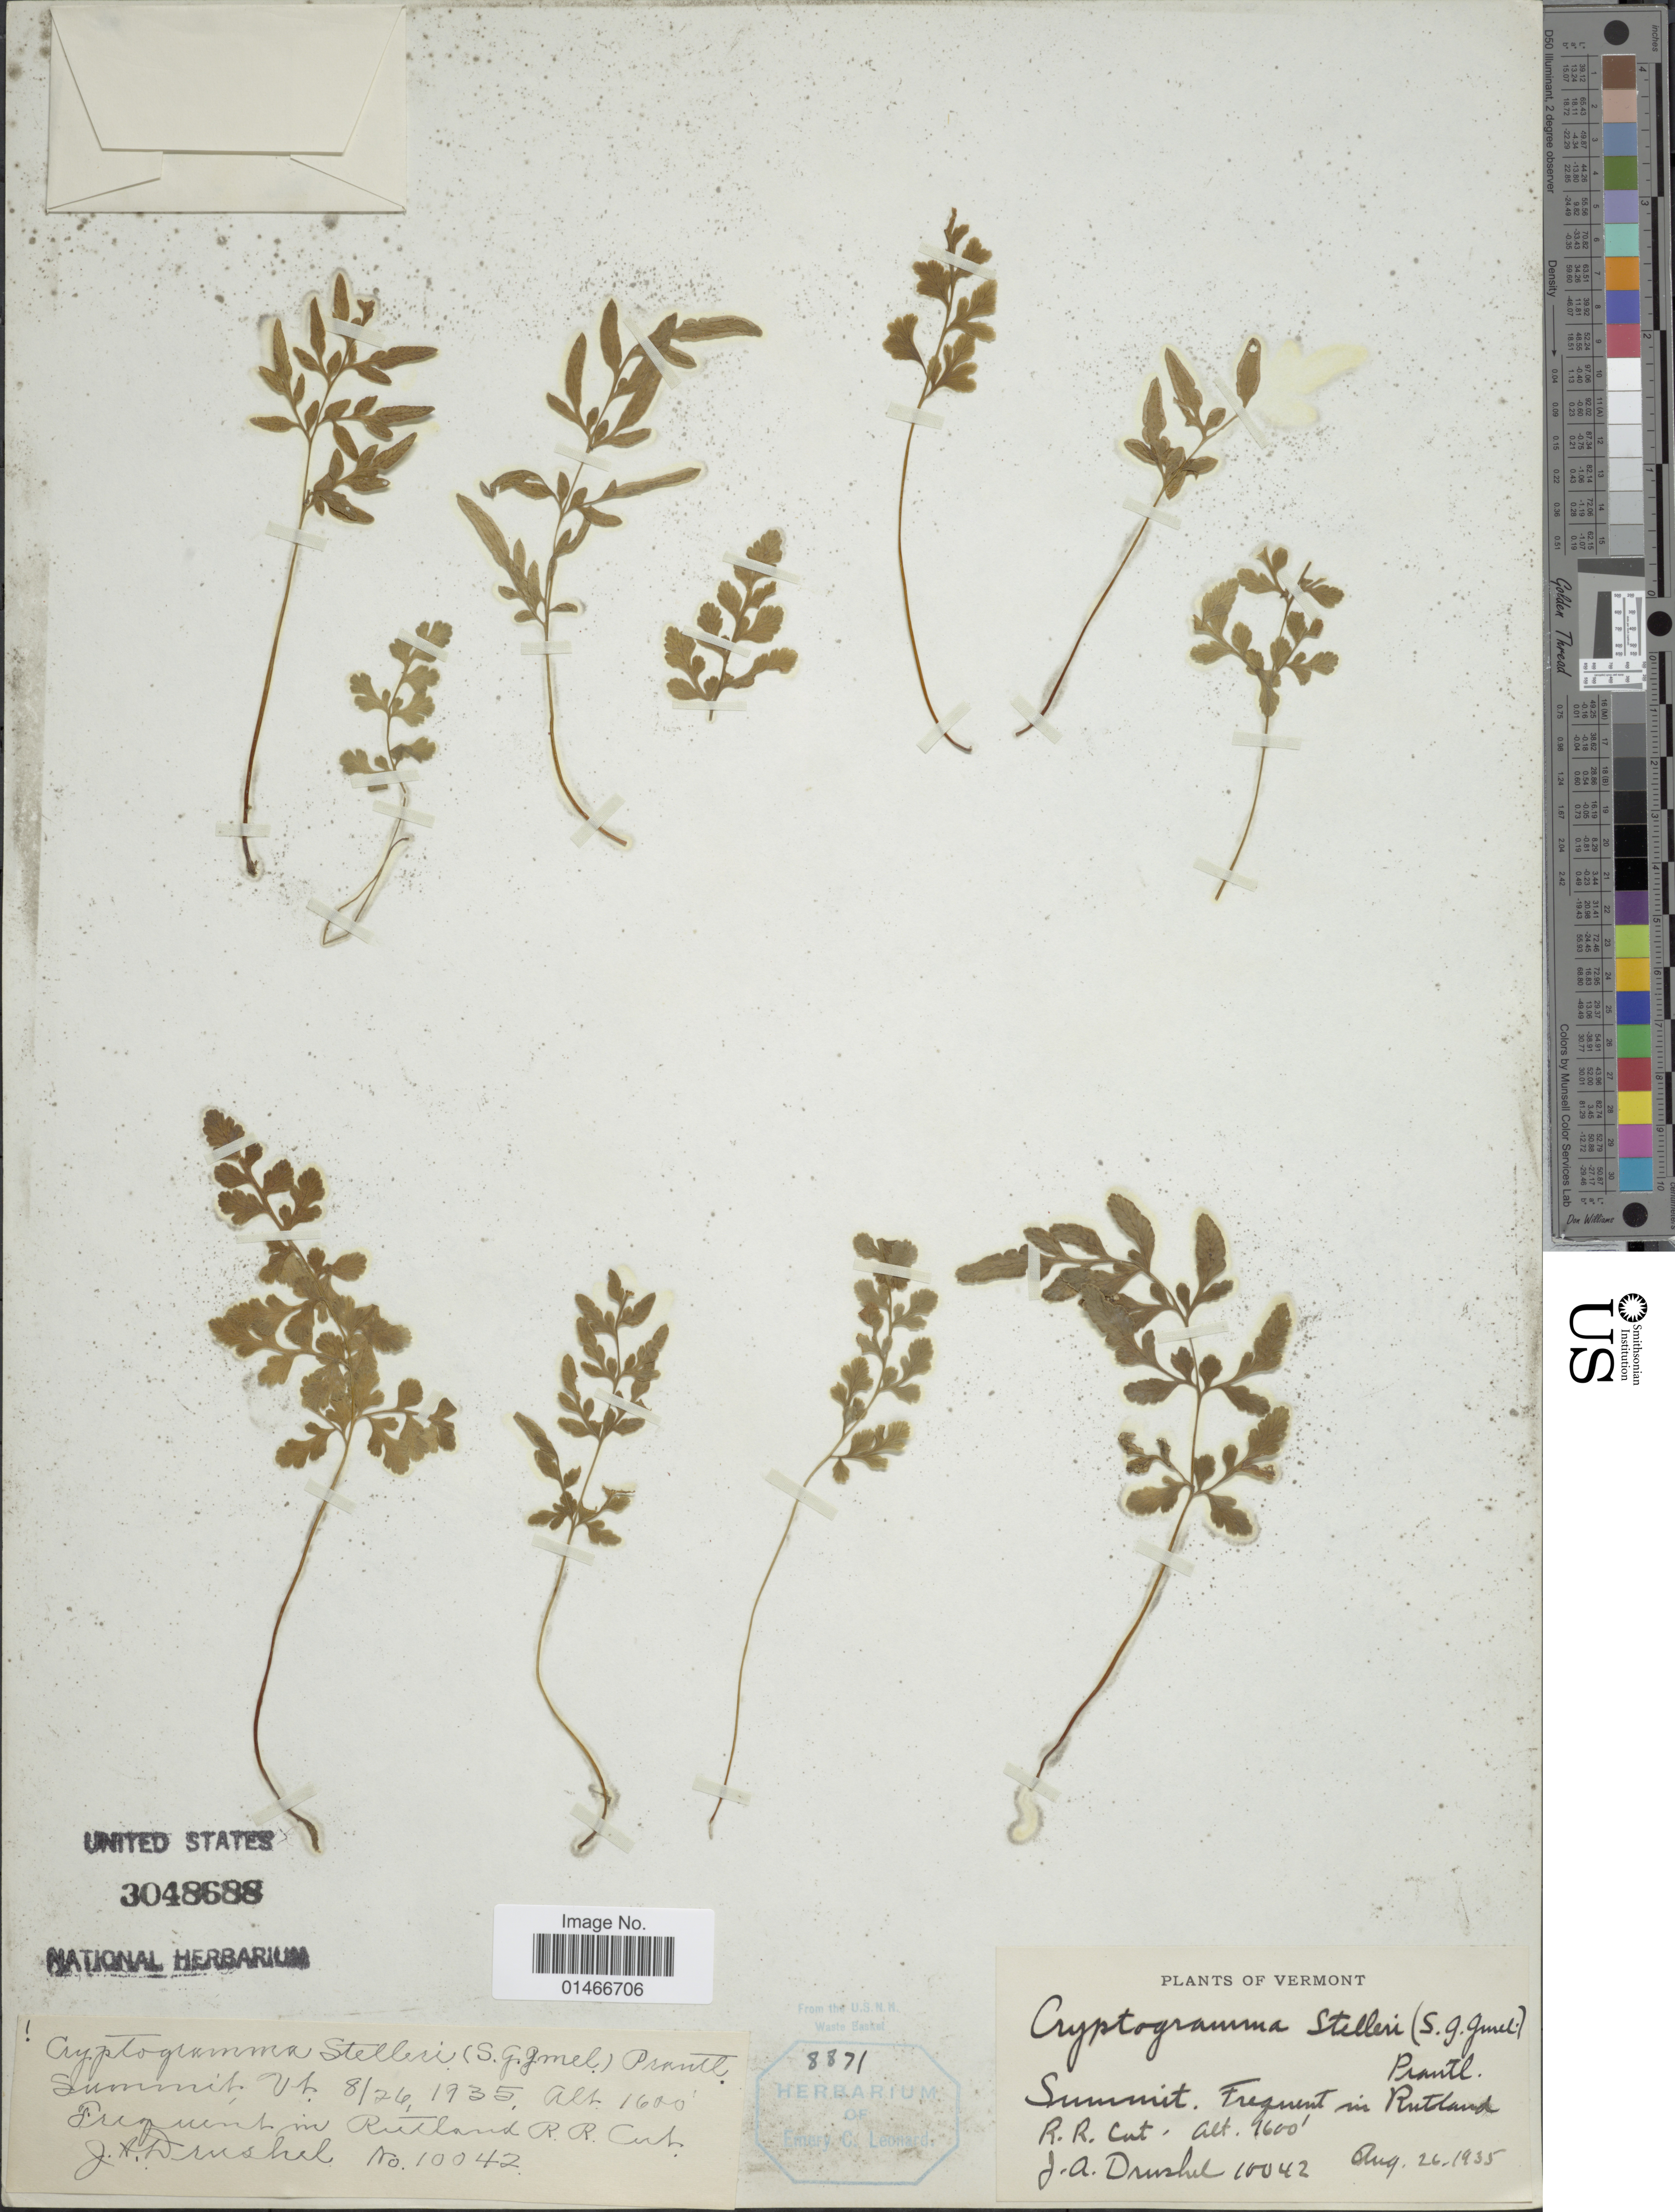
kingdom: Plantae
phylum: Tracheophyta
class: Polypodiopsida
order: Polypodiales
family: Pteridaceae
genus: Cryptogramma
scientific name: Cryptogramma stelleri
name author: (S.G. Gmel.) Prantl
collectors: J. A. Drushel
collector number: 10042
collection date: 1935-08-26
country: United States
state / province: Vermont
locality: Summit Ut. Frequent in Rutland.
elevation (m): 488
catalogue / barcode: US 3048688